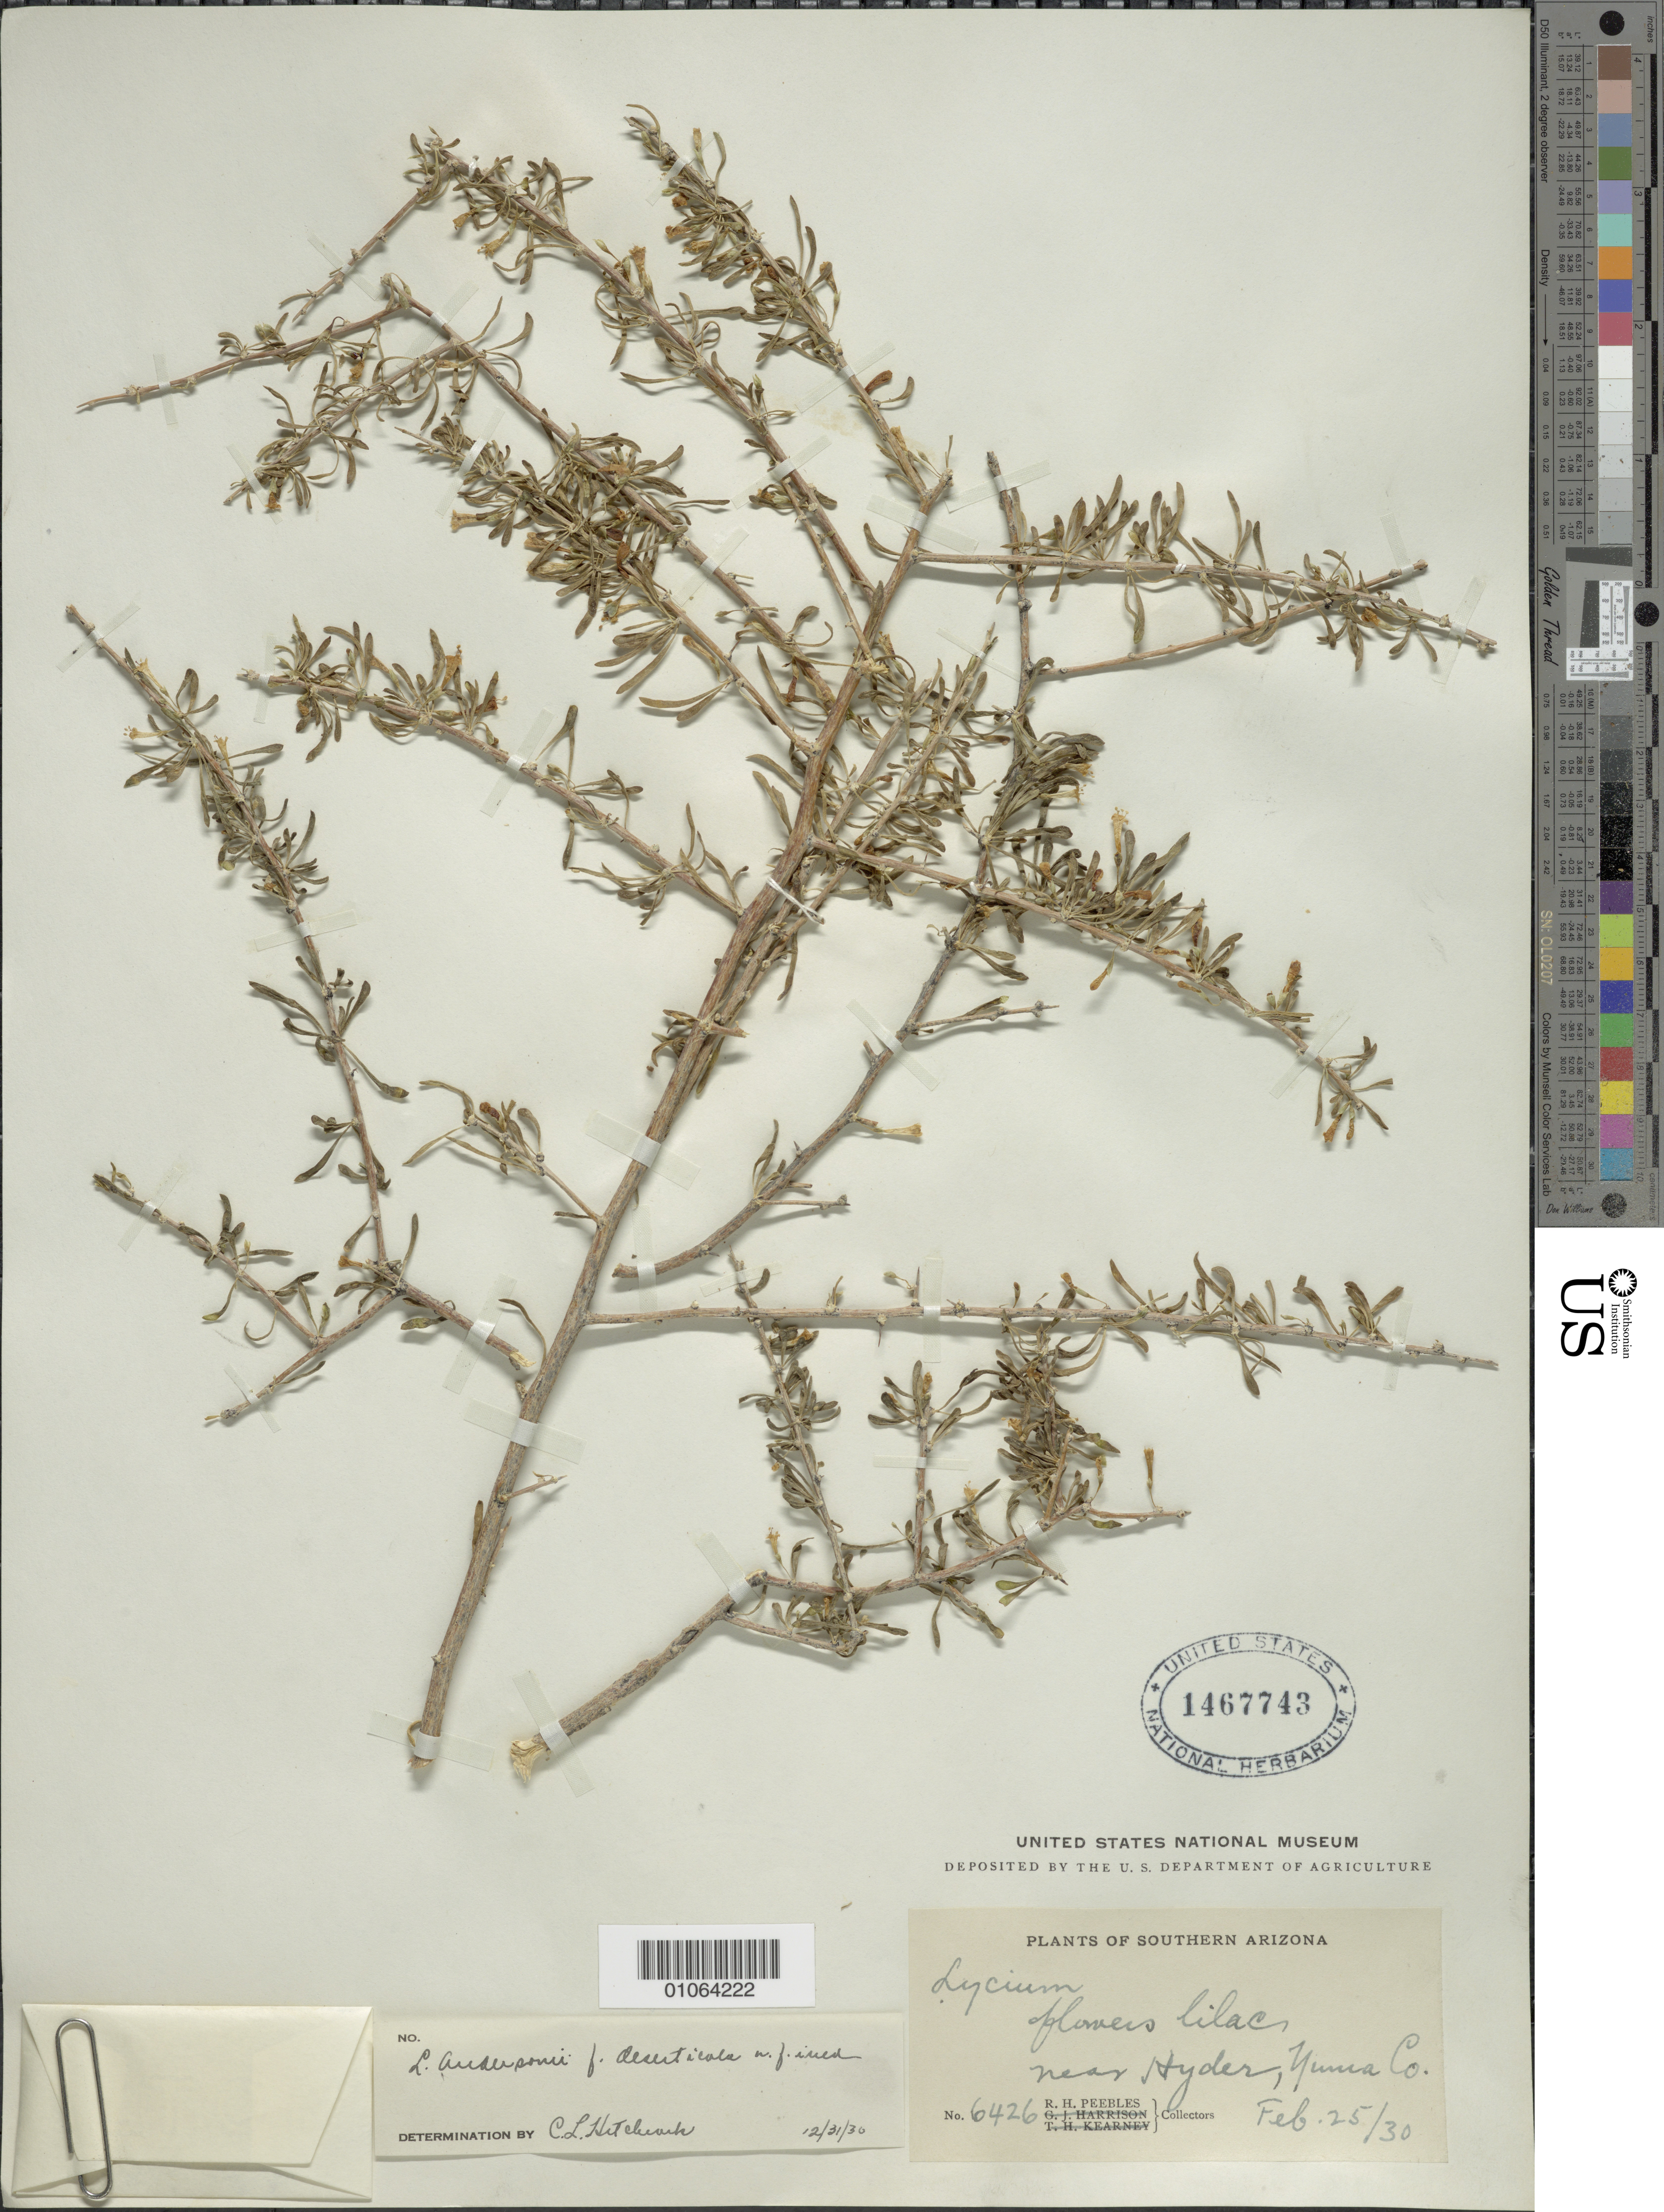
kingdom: Plantae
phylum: Tracheophyta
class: Magnoliopsida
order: Solanales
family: Solanaceae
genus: Lycium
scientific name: Lycium andersonii f. deserticola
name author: C.L. Hitchc.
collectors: R. H. Peebles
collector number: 6426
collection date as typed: Transcribed d/m/y: 25/2/30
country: United States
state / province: Arizona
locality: Southern Arizona. Near Hyder, Yuma Co.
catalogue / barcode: US 1467743